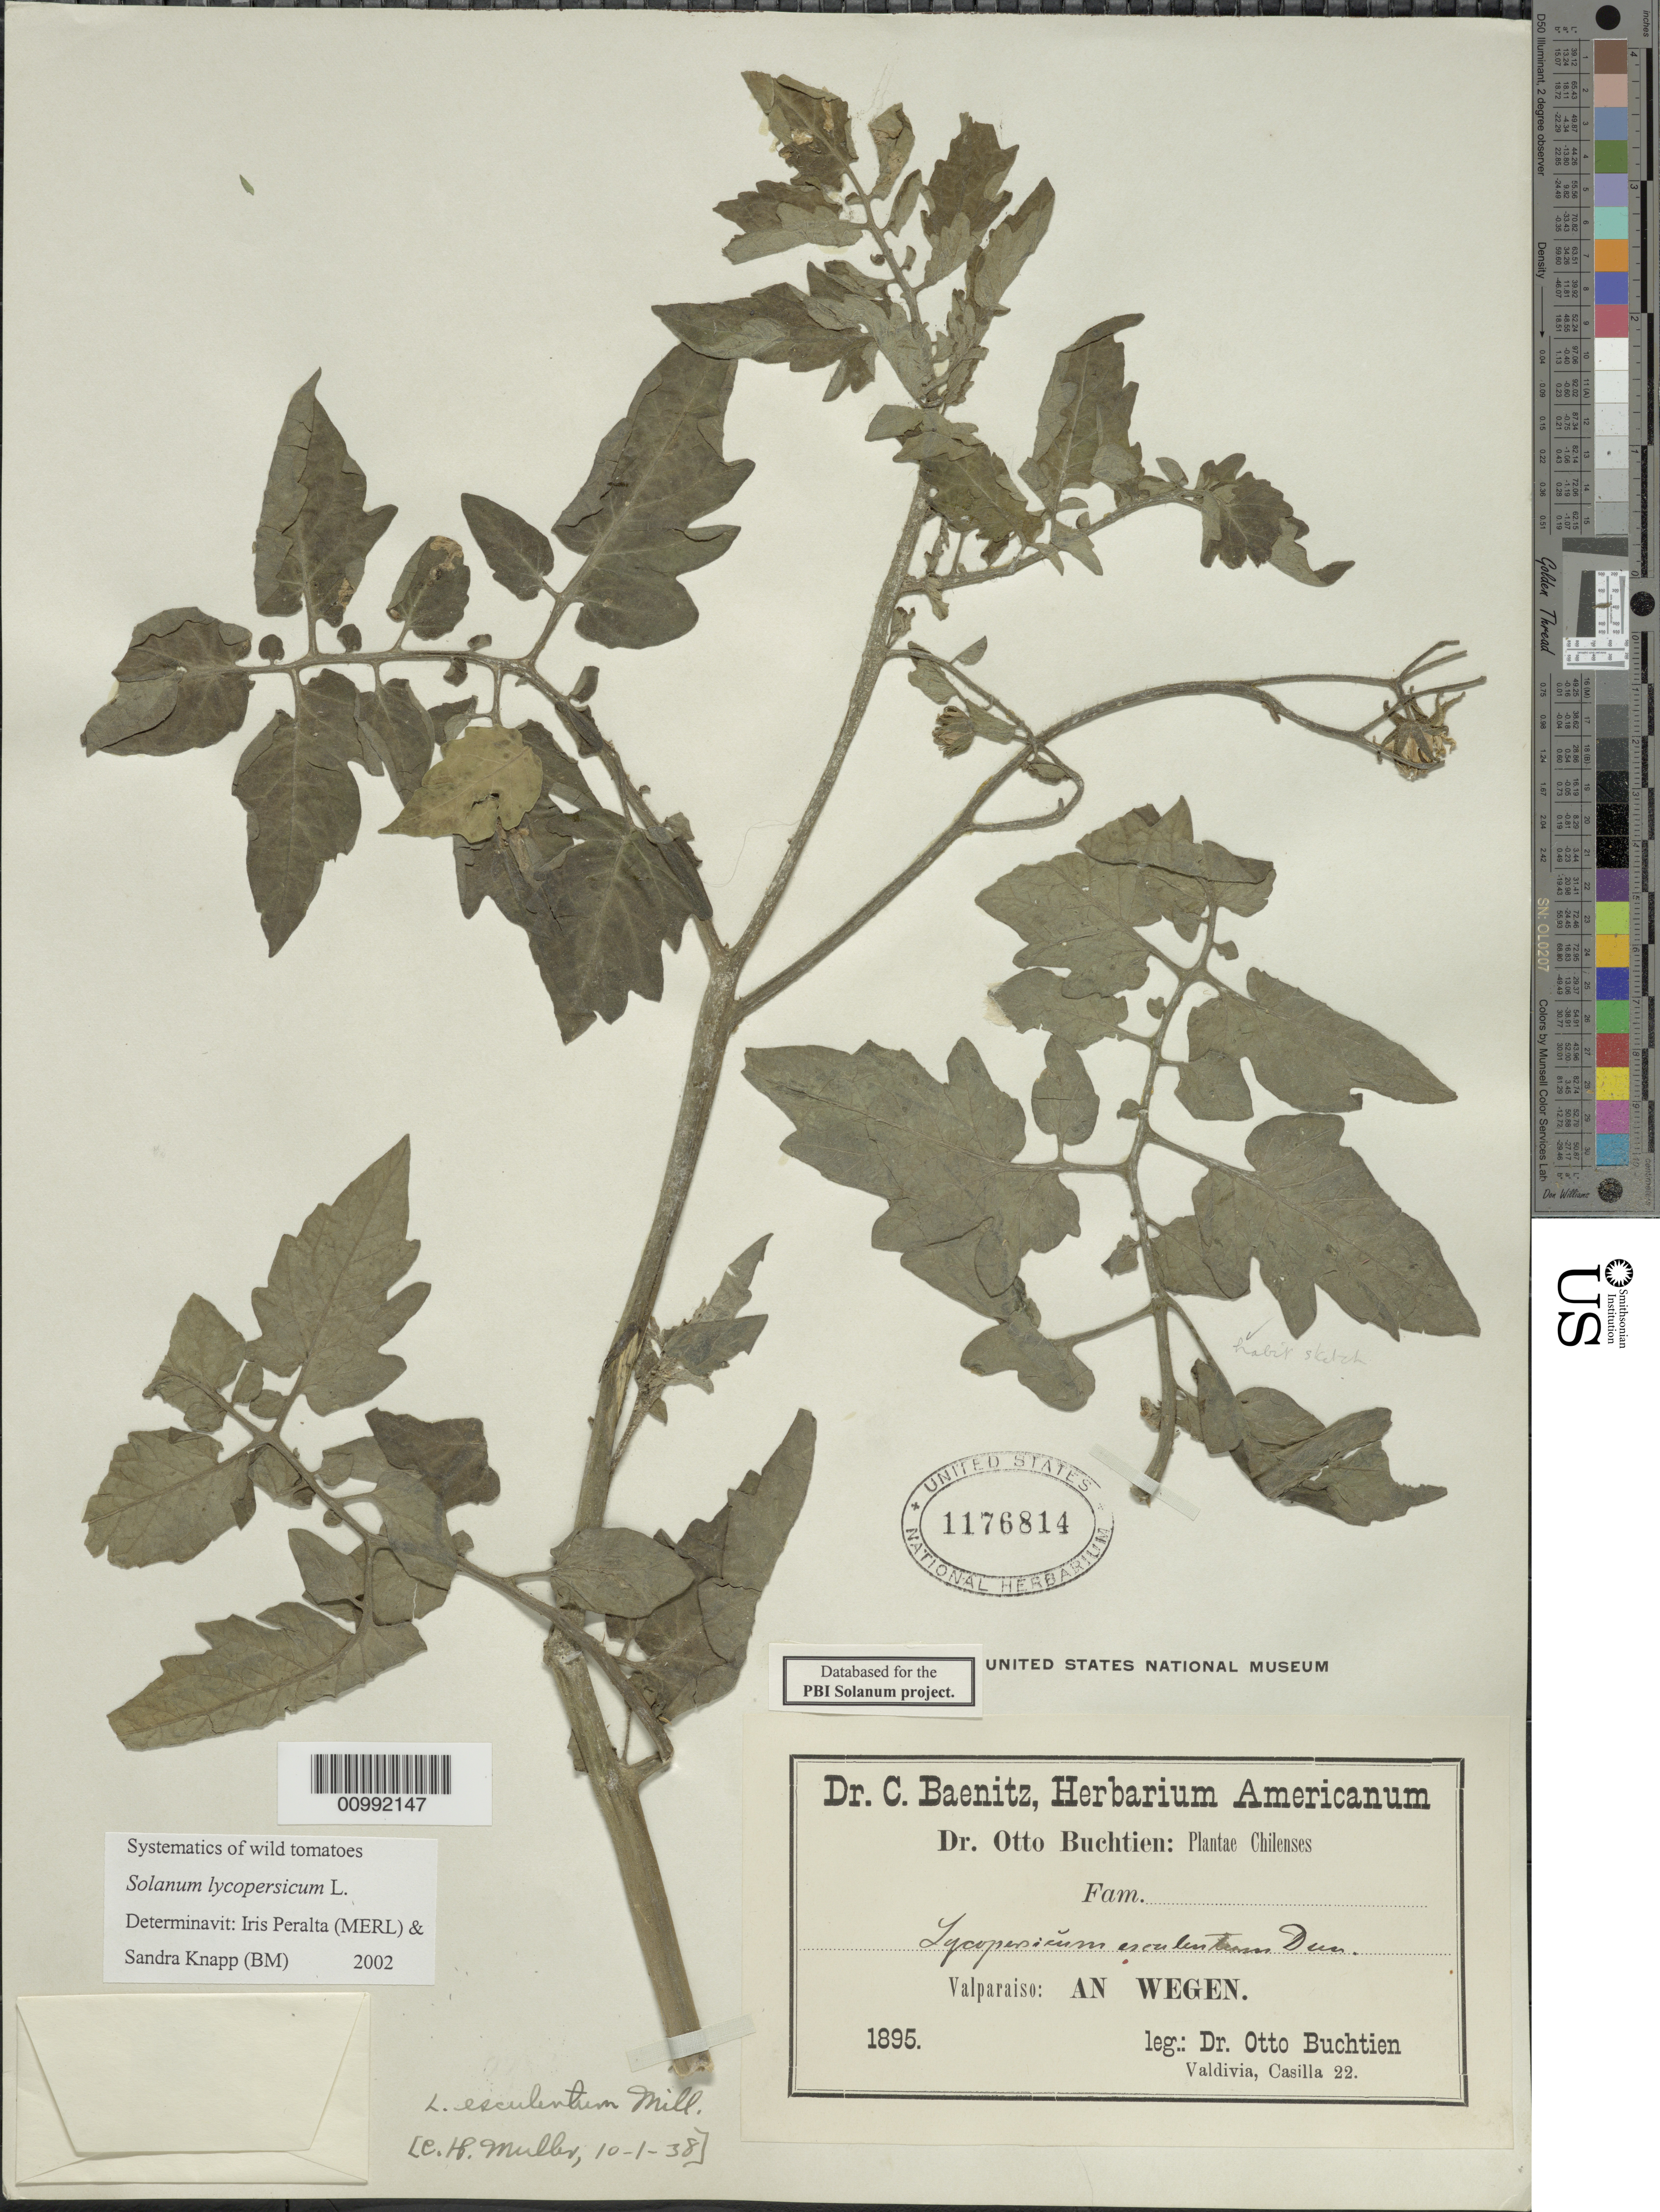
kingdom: Plantae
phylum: Tracheophyta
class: Magnoliopsida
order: Solanales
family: Solanaceae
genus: Solanum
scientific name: Solanum lycopersicum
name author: L.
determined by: Peralta, Iris E.; Knapp, S. D.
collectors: O. Buchtien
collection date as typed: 1895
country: Chile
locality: Valpariaso, an wegen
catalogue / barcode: US 1176814